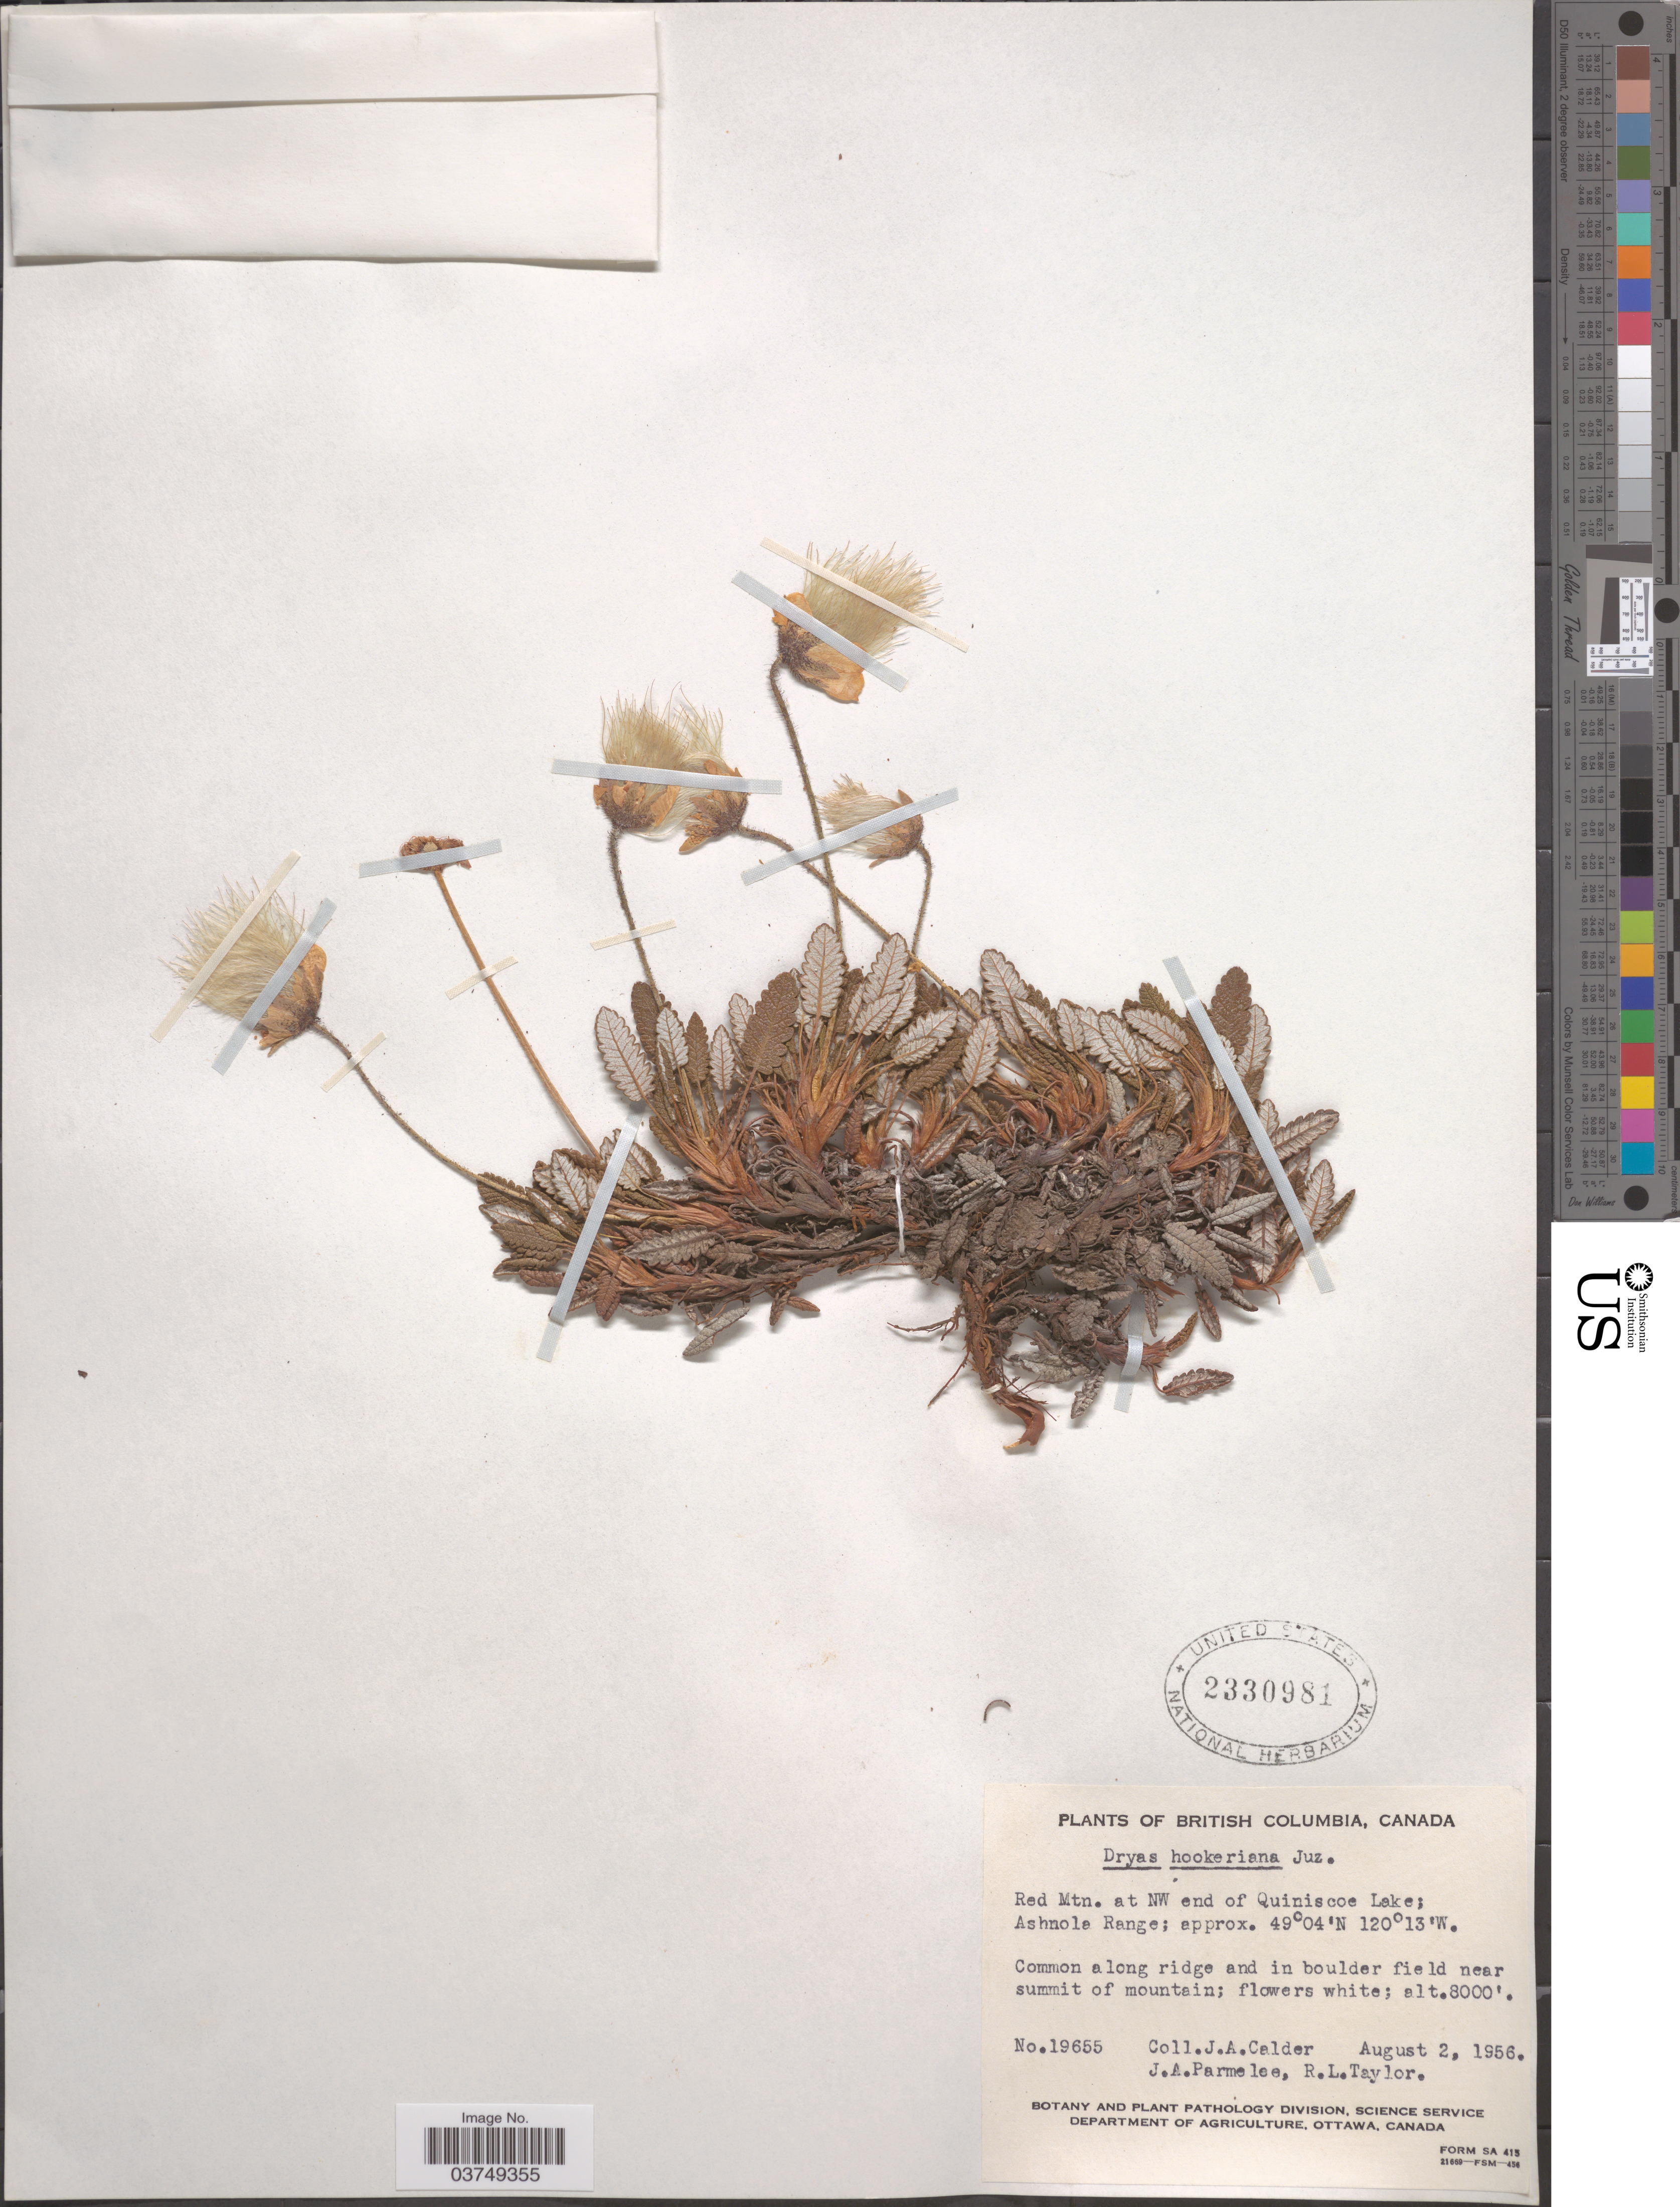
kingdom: Plantae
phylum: Tracheophyta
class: Magnoliopsida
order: Rosales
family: Rosaceae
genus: Dryas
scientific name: Dryas hookeriana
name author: Juz.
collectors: J. A. Calder, J. A. Parmelee & R. Taylor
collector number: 19655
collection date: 1956-08-02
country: Canada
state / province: British Columbia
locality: Red Mtn. at NW end of Quiniscoe Lake; Ashnole Range. Along ridge and in boulder field near summit of mountain.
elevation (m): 2438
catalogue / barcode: US 2330981